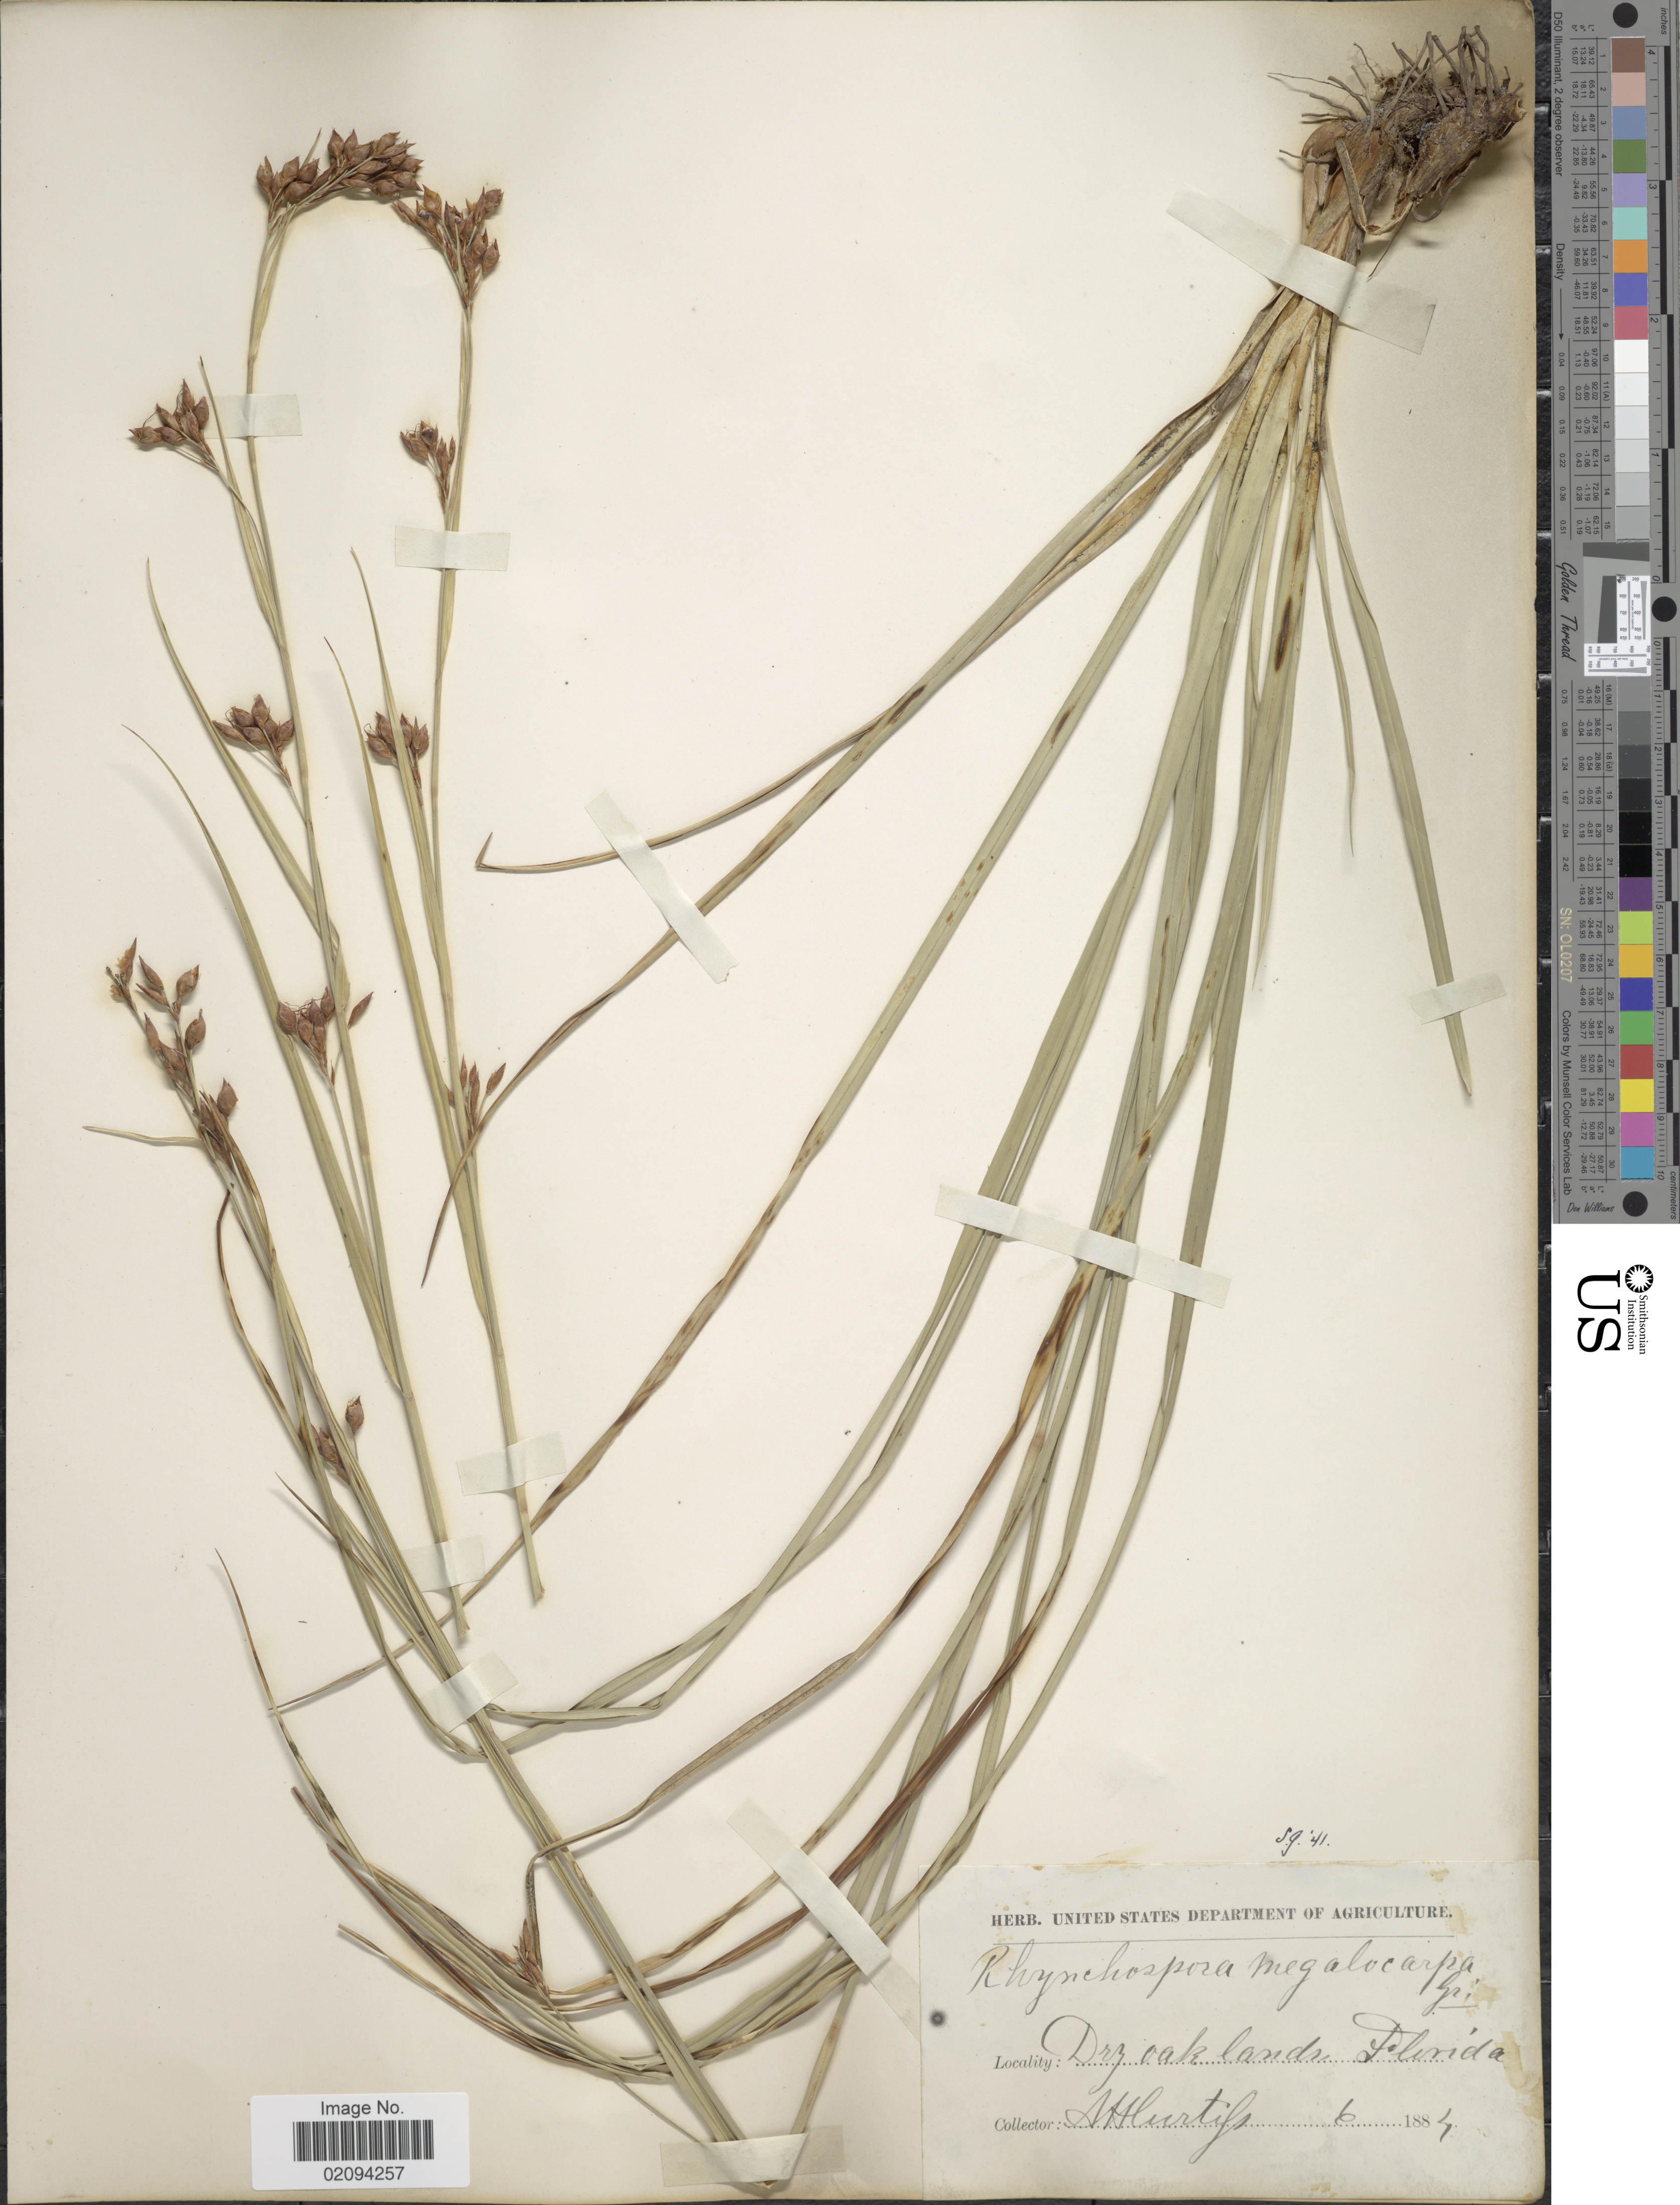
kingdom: Plantae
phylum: Tracheophyta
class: Liliopsida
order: Poales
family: Cyperaceae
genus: Rhynchospora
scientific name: Rhynchospora megalocarpa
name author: A. Gray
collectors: A. H. Curtiss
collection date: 1884-06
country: United States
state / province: Florida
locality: Dry oak lands